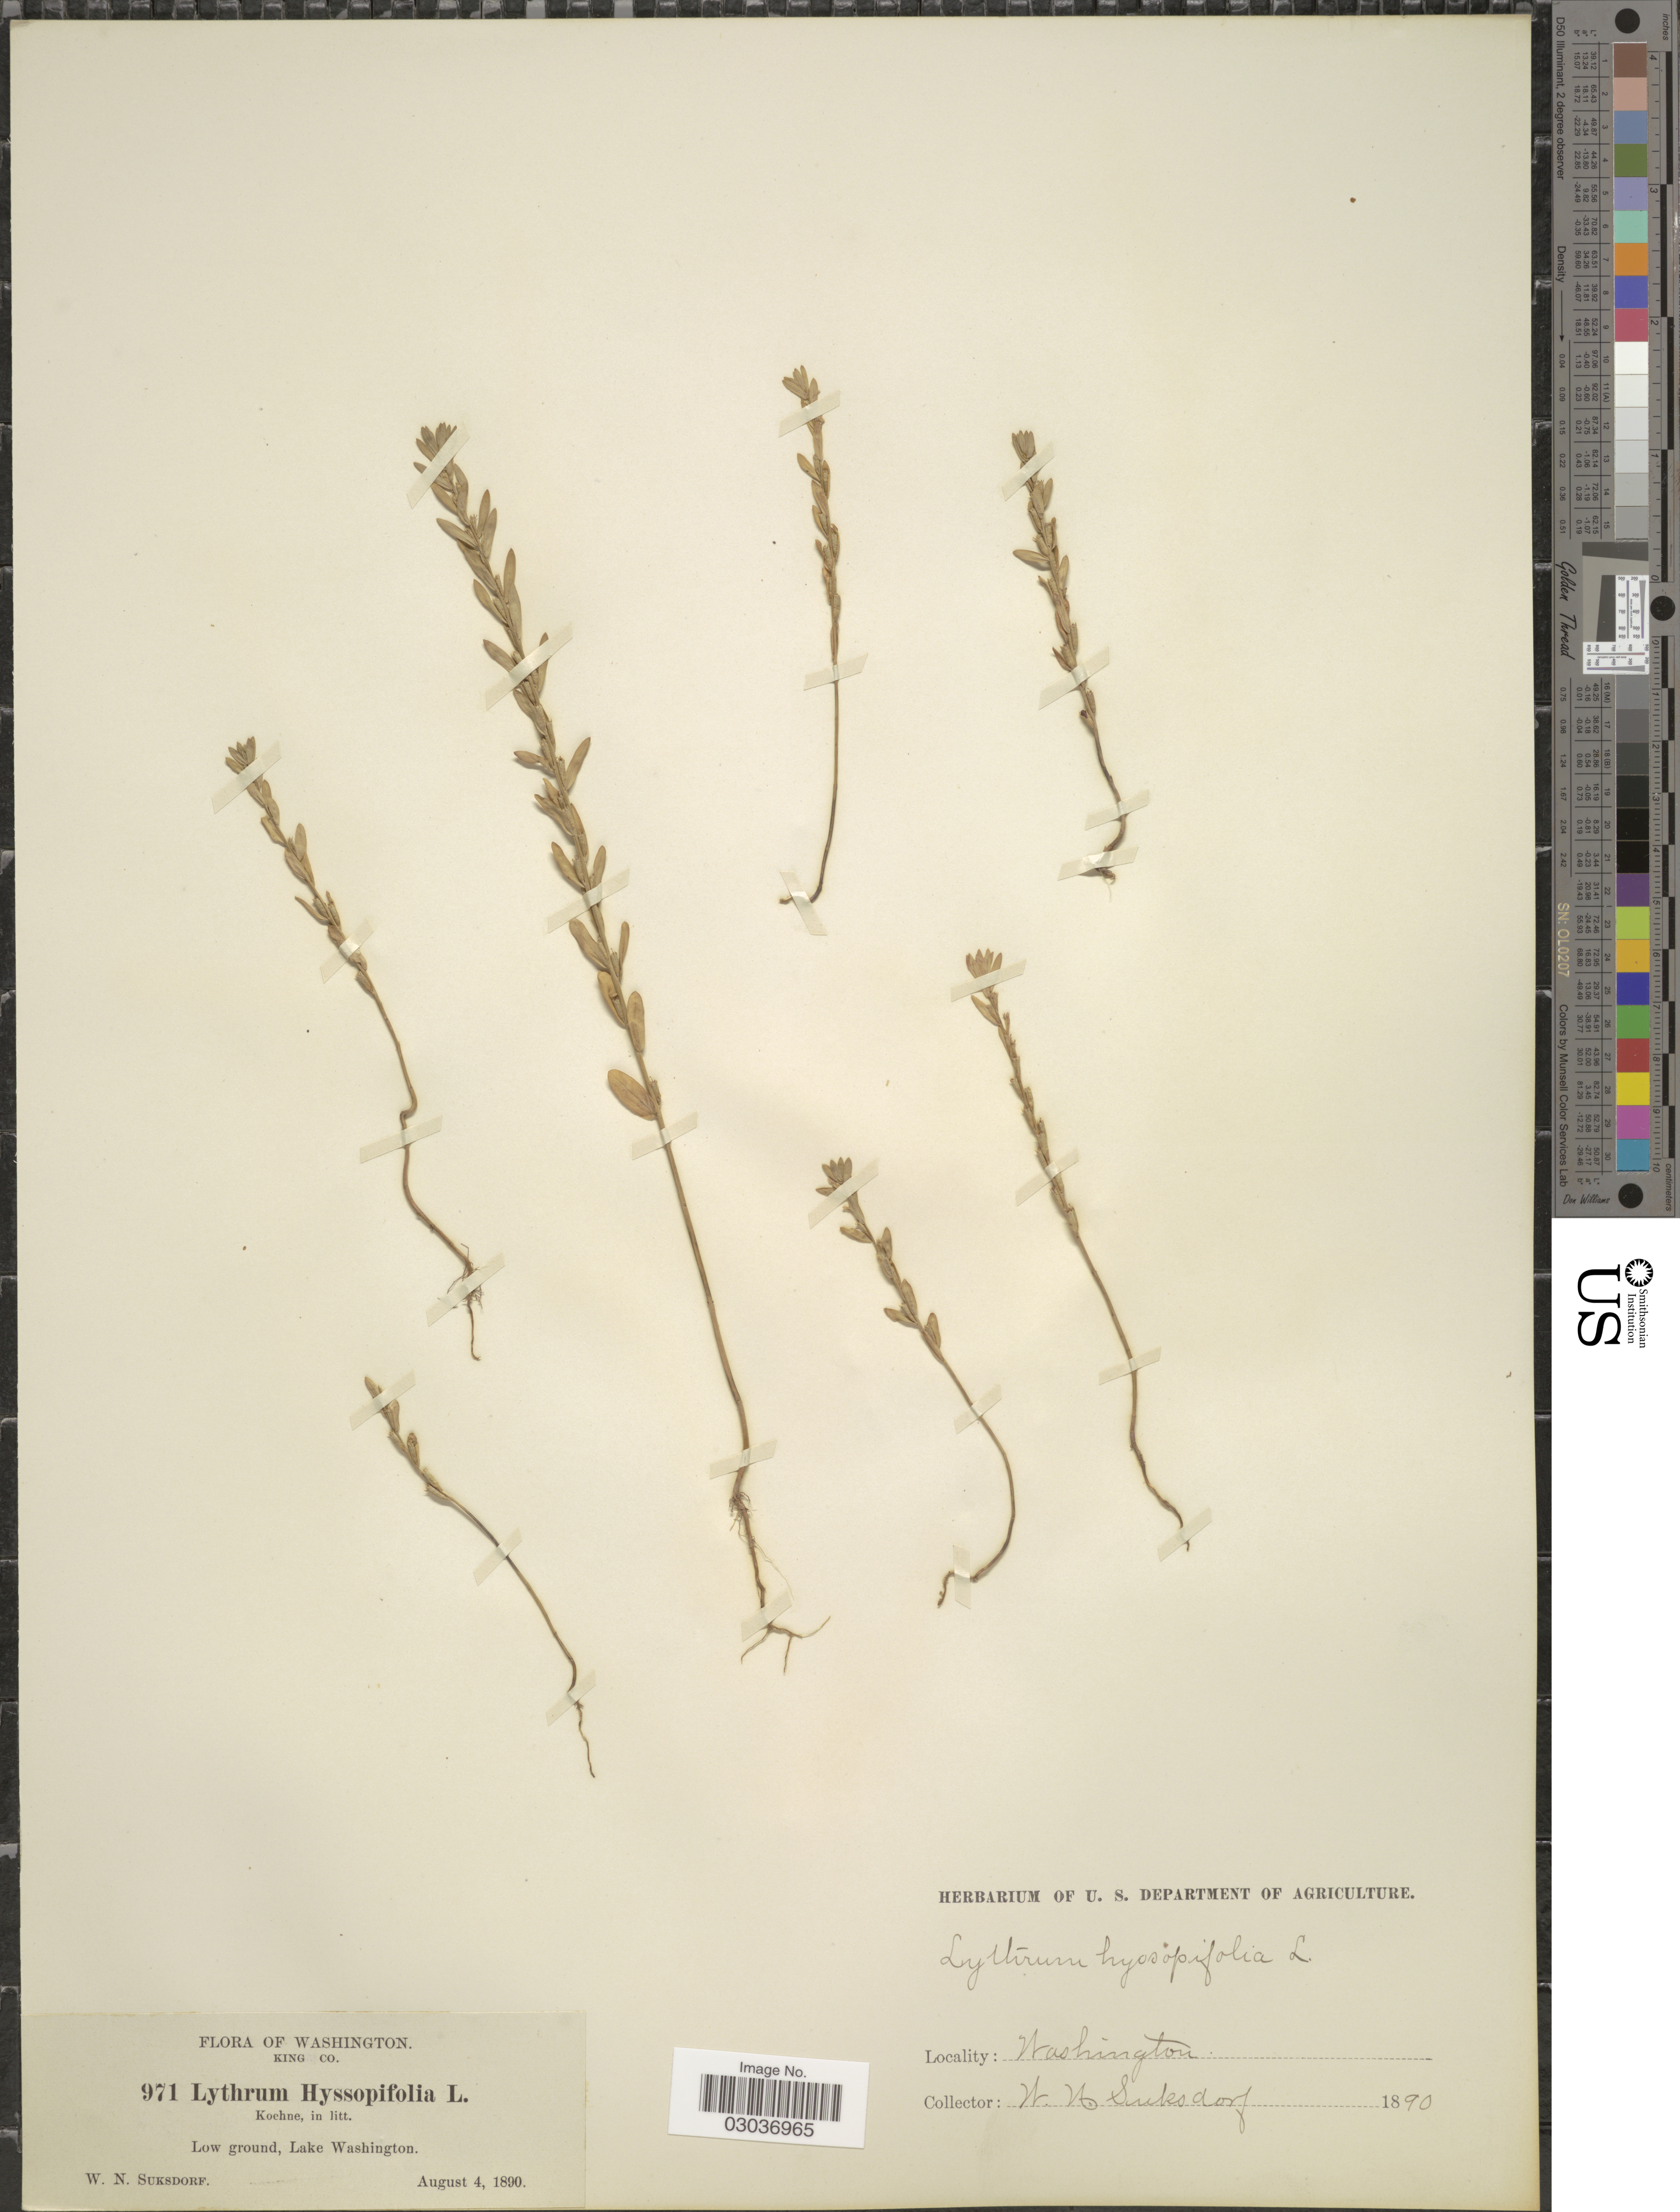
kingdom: Plantae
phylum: Tracheophyta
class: Magnoliopsida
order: Myrtales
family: Lythraceae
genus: Lythrum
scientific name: Lythrum hyssopifolia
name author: L.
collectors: W. N. Suksdorf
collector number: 971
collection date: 1890-08-04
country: United States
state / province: Washington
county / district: King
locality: King Co., Low ground, Lake Washington.